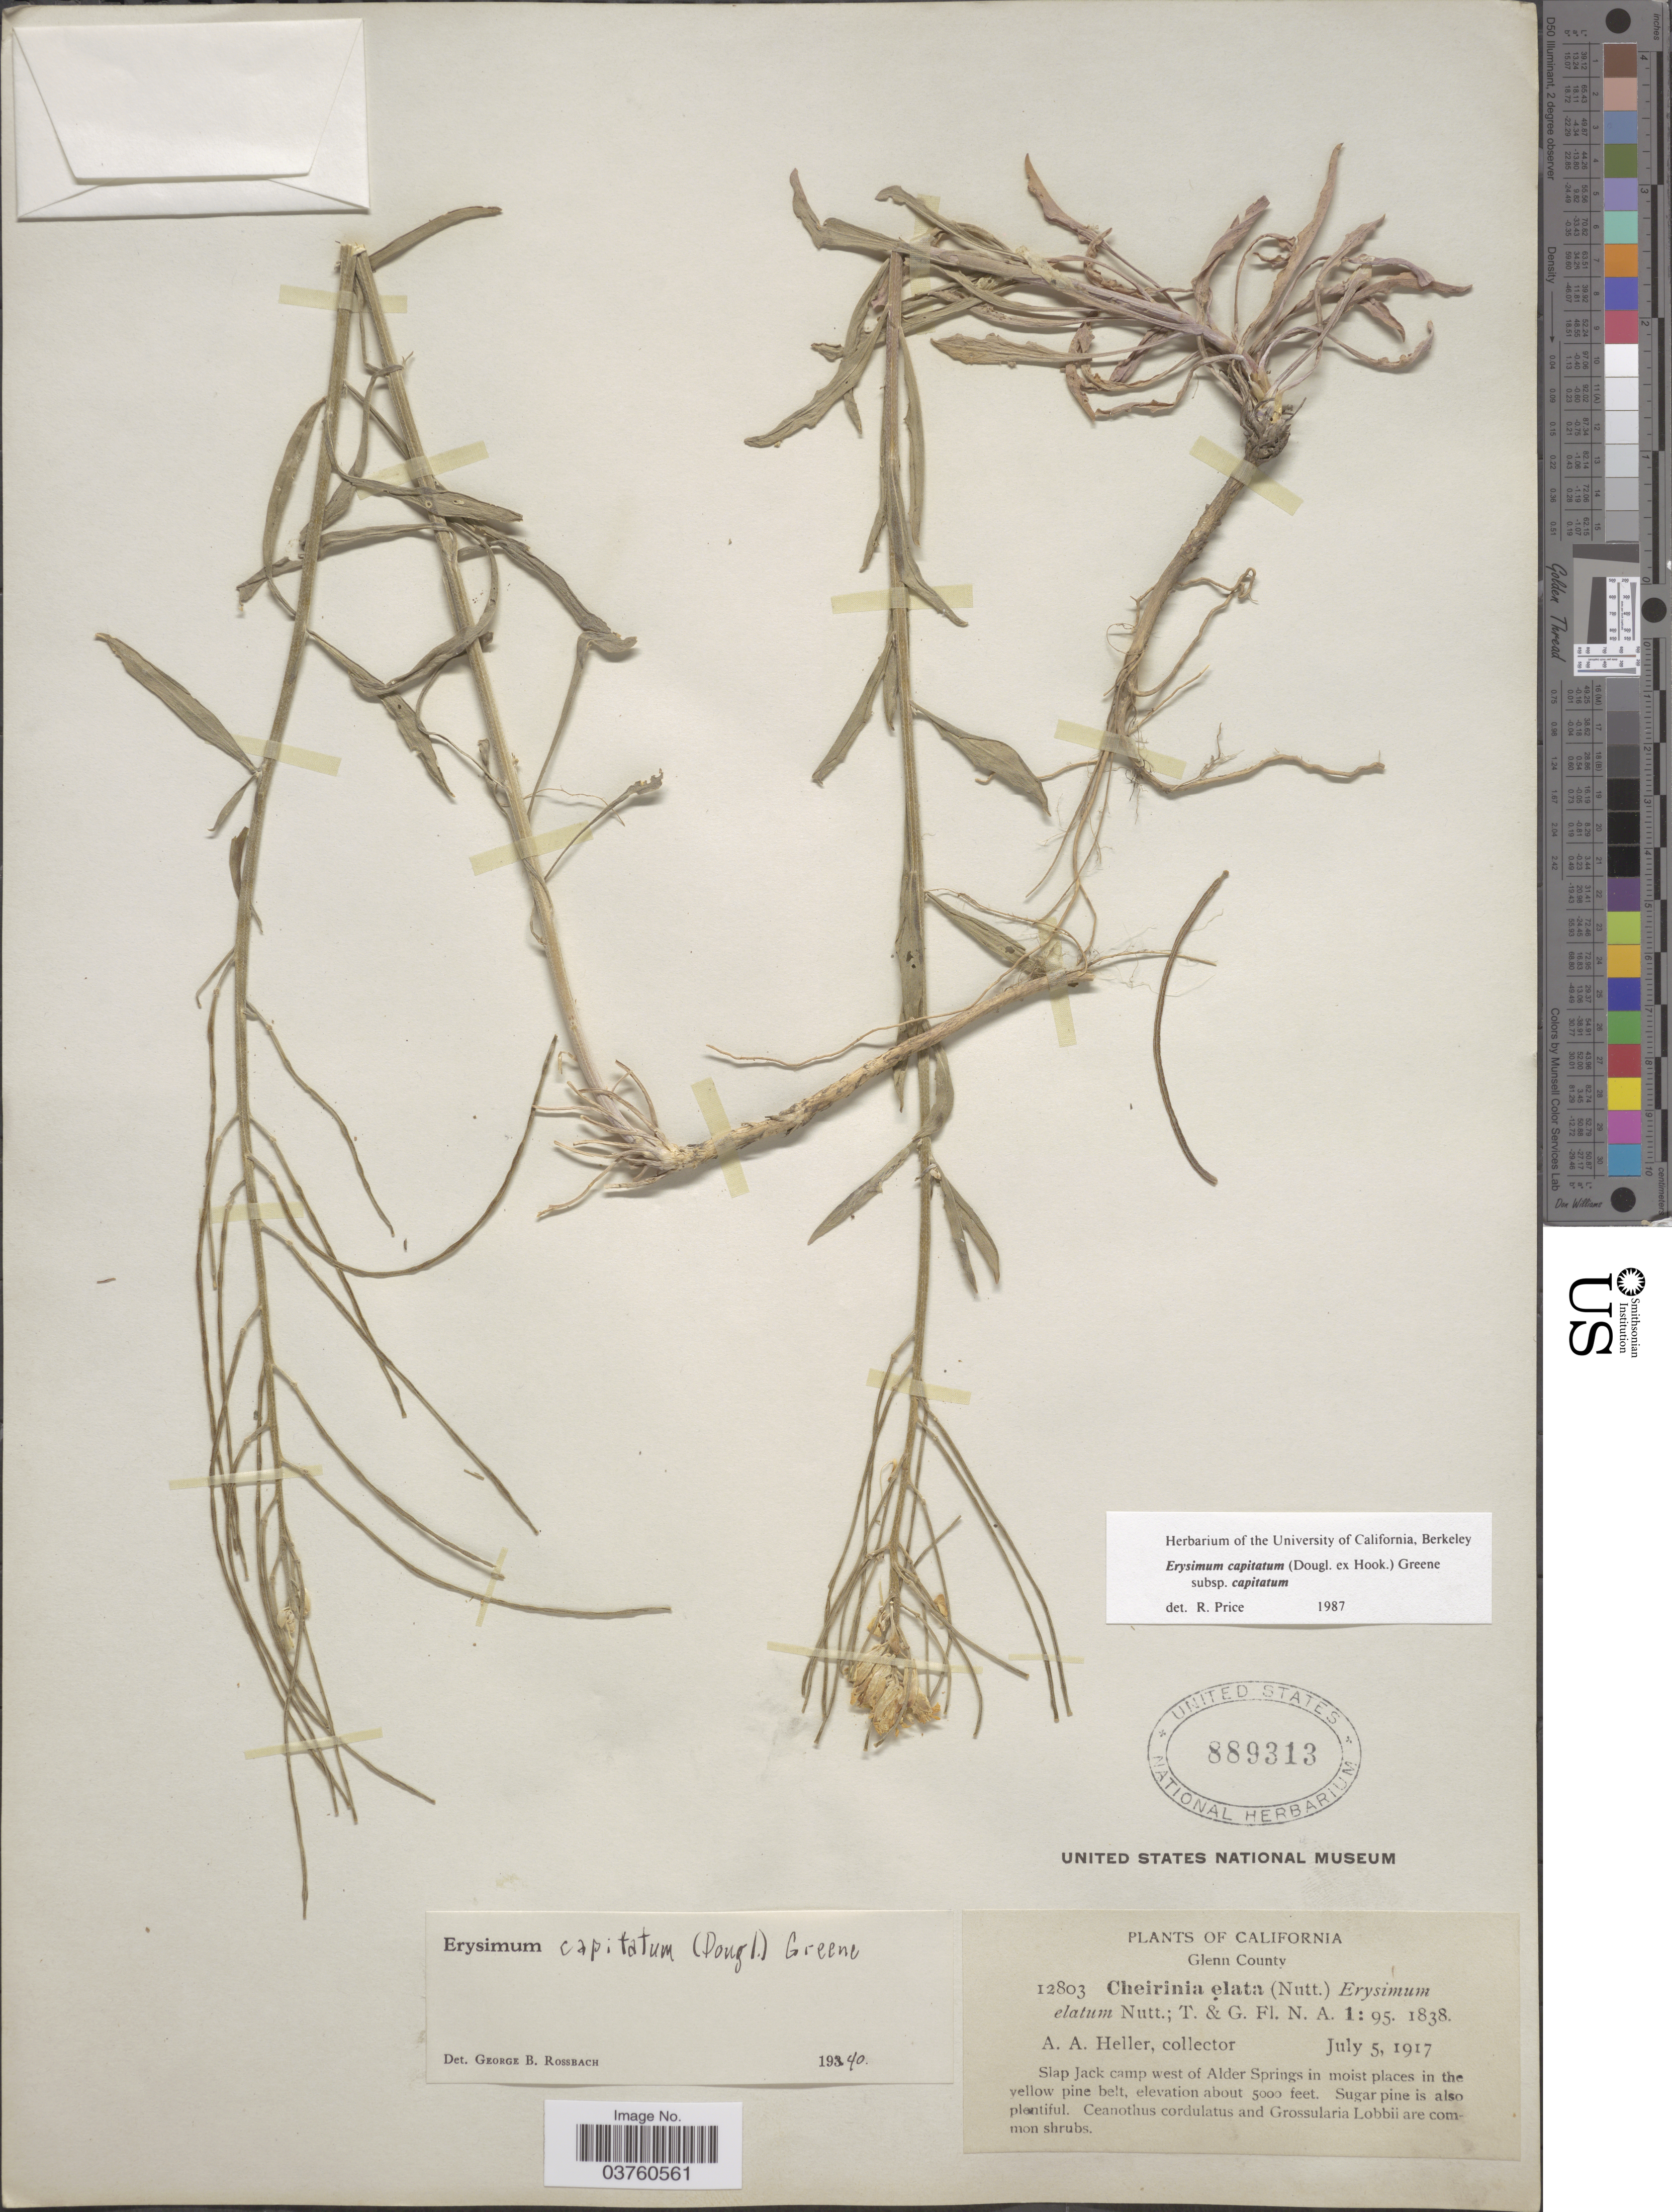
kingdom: Plantae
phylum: Tracheophyta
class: Magnoliopsida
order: Brassicales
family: Brassicaceae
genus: Erysimum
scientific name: Erysimum capitatum subsp. capitatum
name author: (Douglas ex Hook.) Greene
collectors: A. A. Heller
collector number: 12803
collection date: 1917-07-05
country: United States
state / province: California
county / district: Glenn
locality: Glenn County. Slap Jack camp west of Alder Springs in moist places in the yellow pine belt.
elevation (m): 1524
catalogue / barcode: US 889313